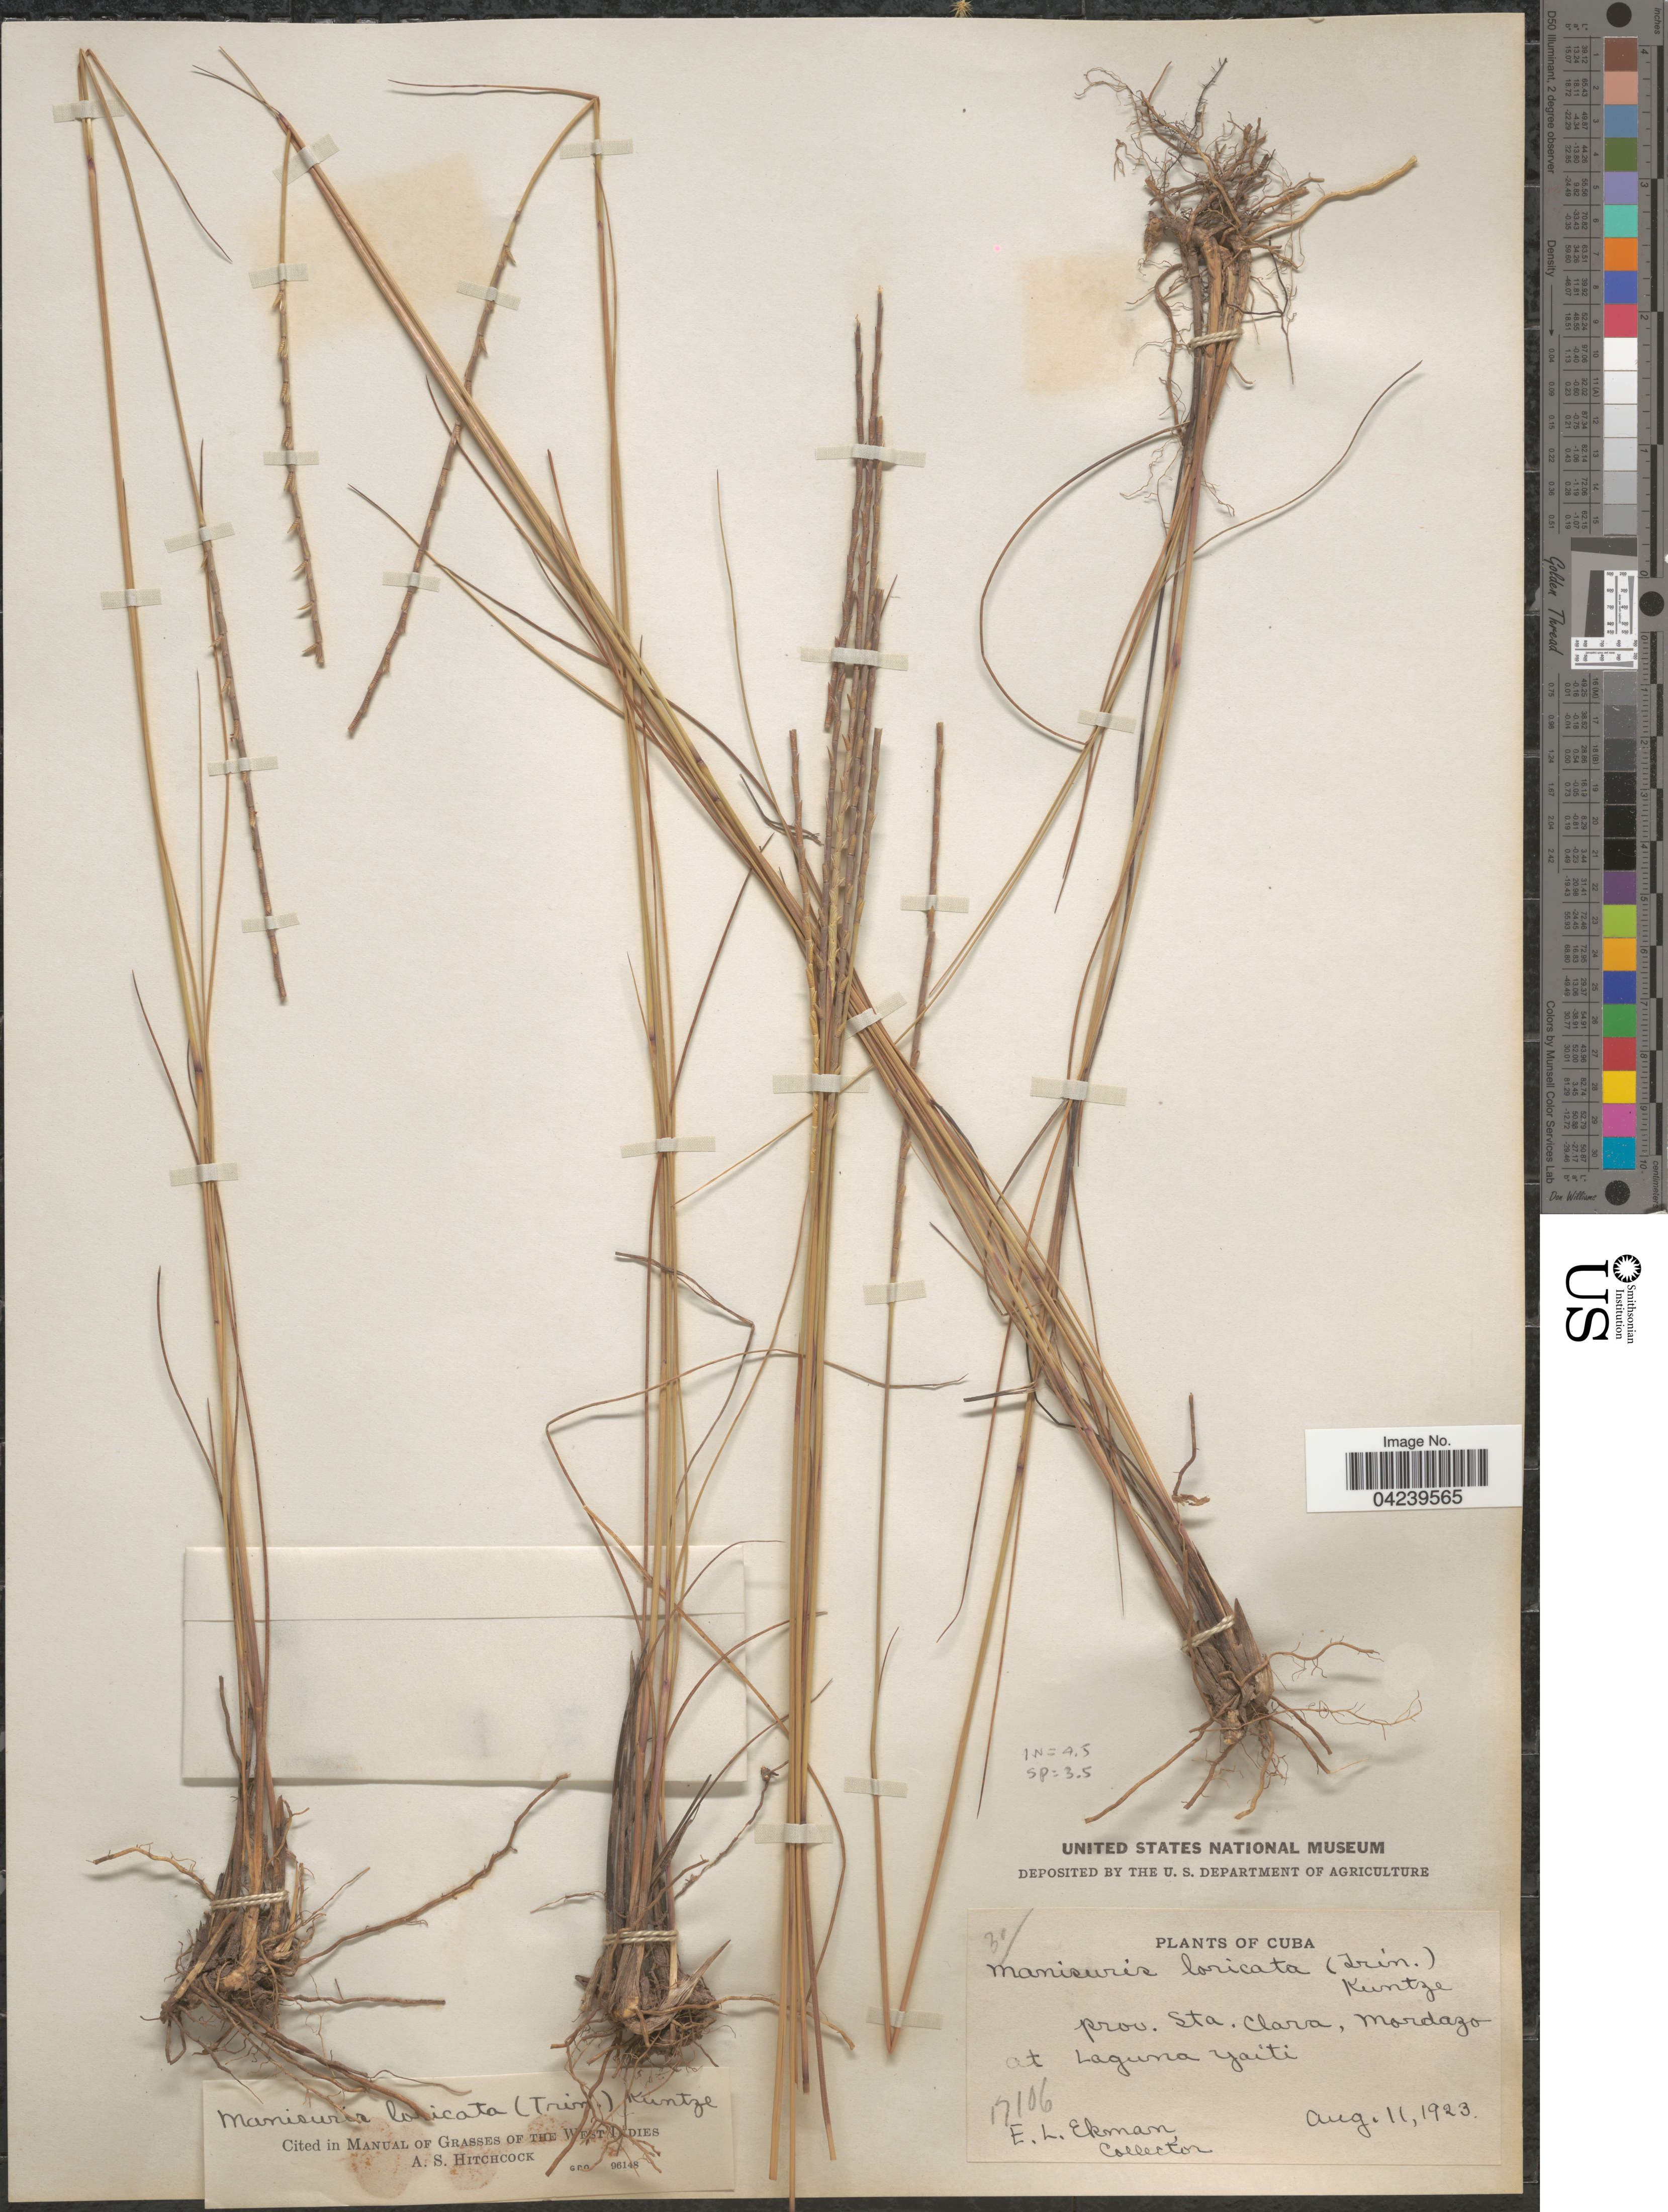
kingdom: Plantae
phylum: Tracheophyta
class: Liliopsida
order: Poales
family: Poaceae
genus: Rhytachne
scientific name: Rhytachne rottboellioides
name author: Desv.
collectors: E. L. Ekman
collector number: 17106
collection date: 1923-08-11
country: Cuba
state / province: Las Villas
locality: Prov. Sta. Clara, Mordazo at Laguna Yaiti.